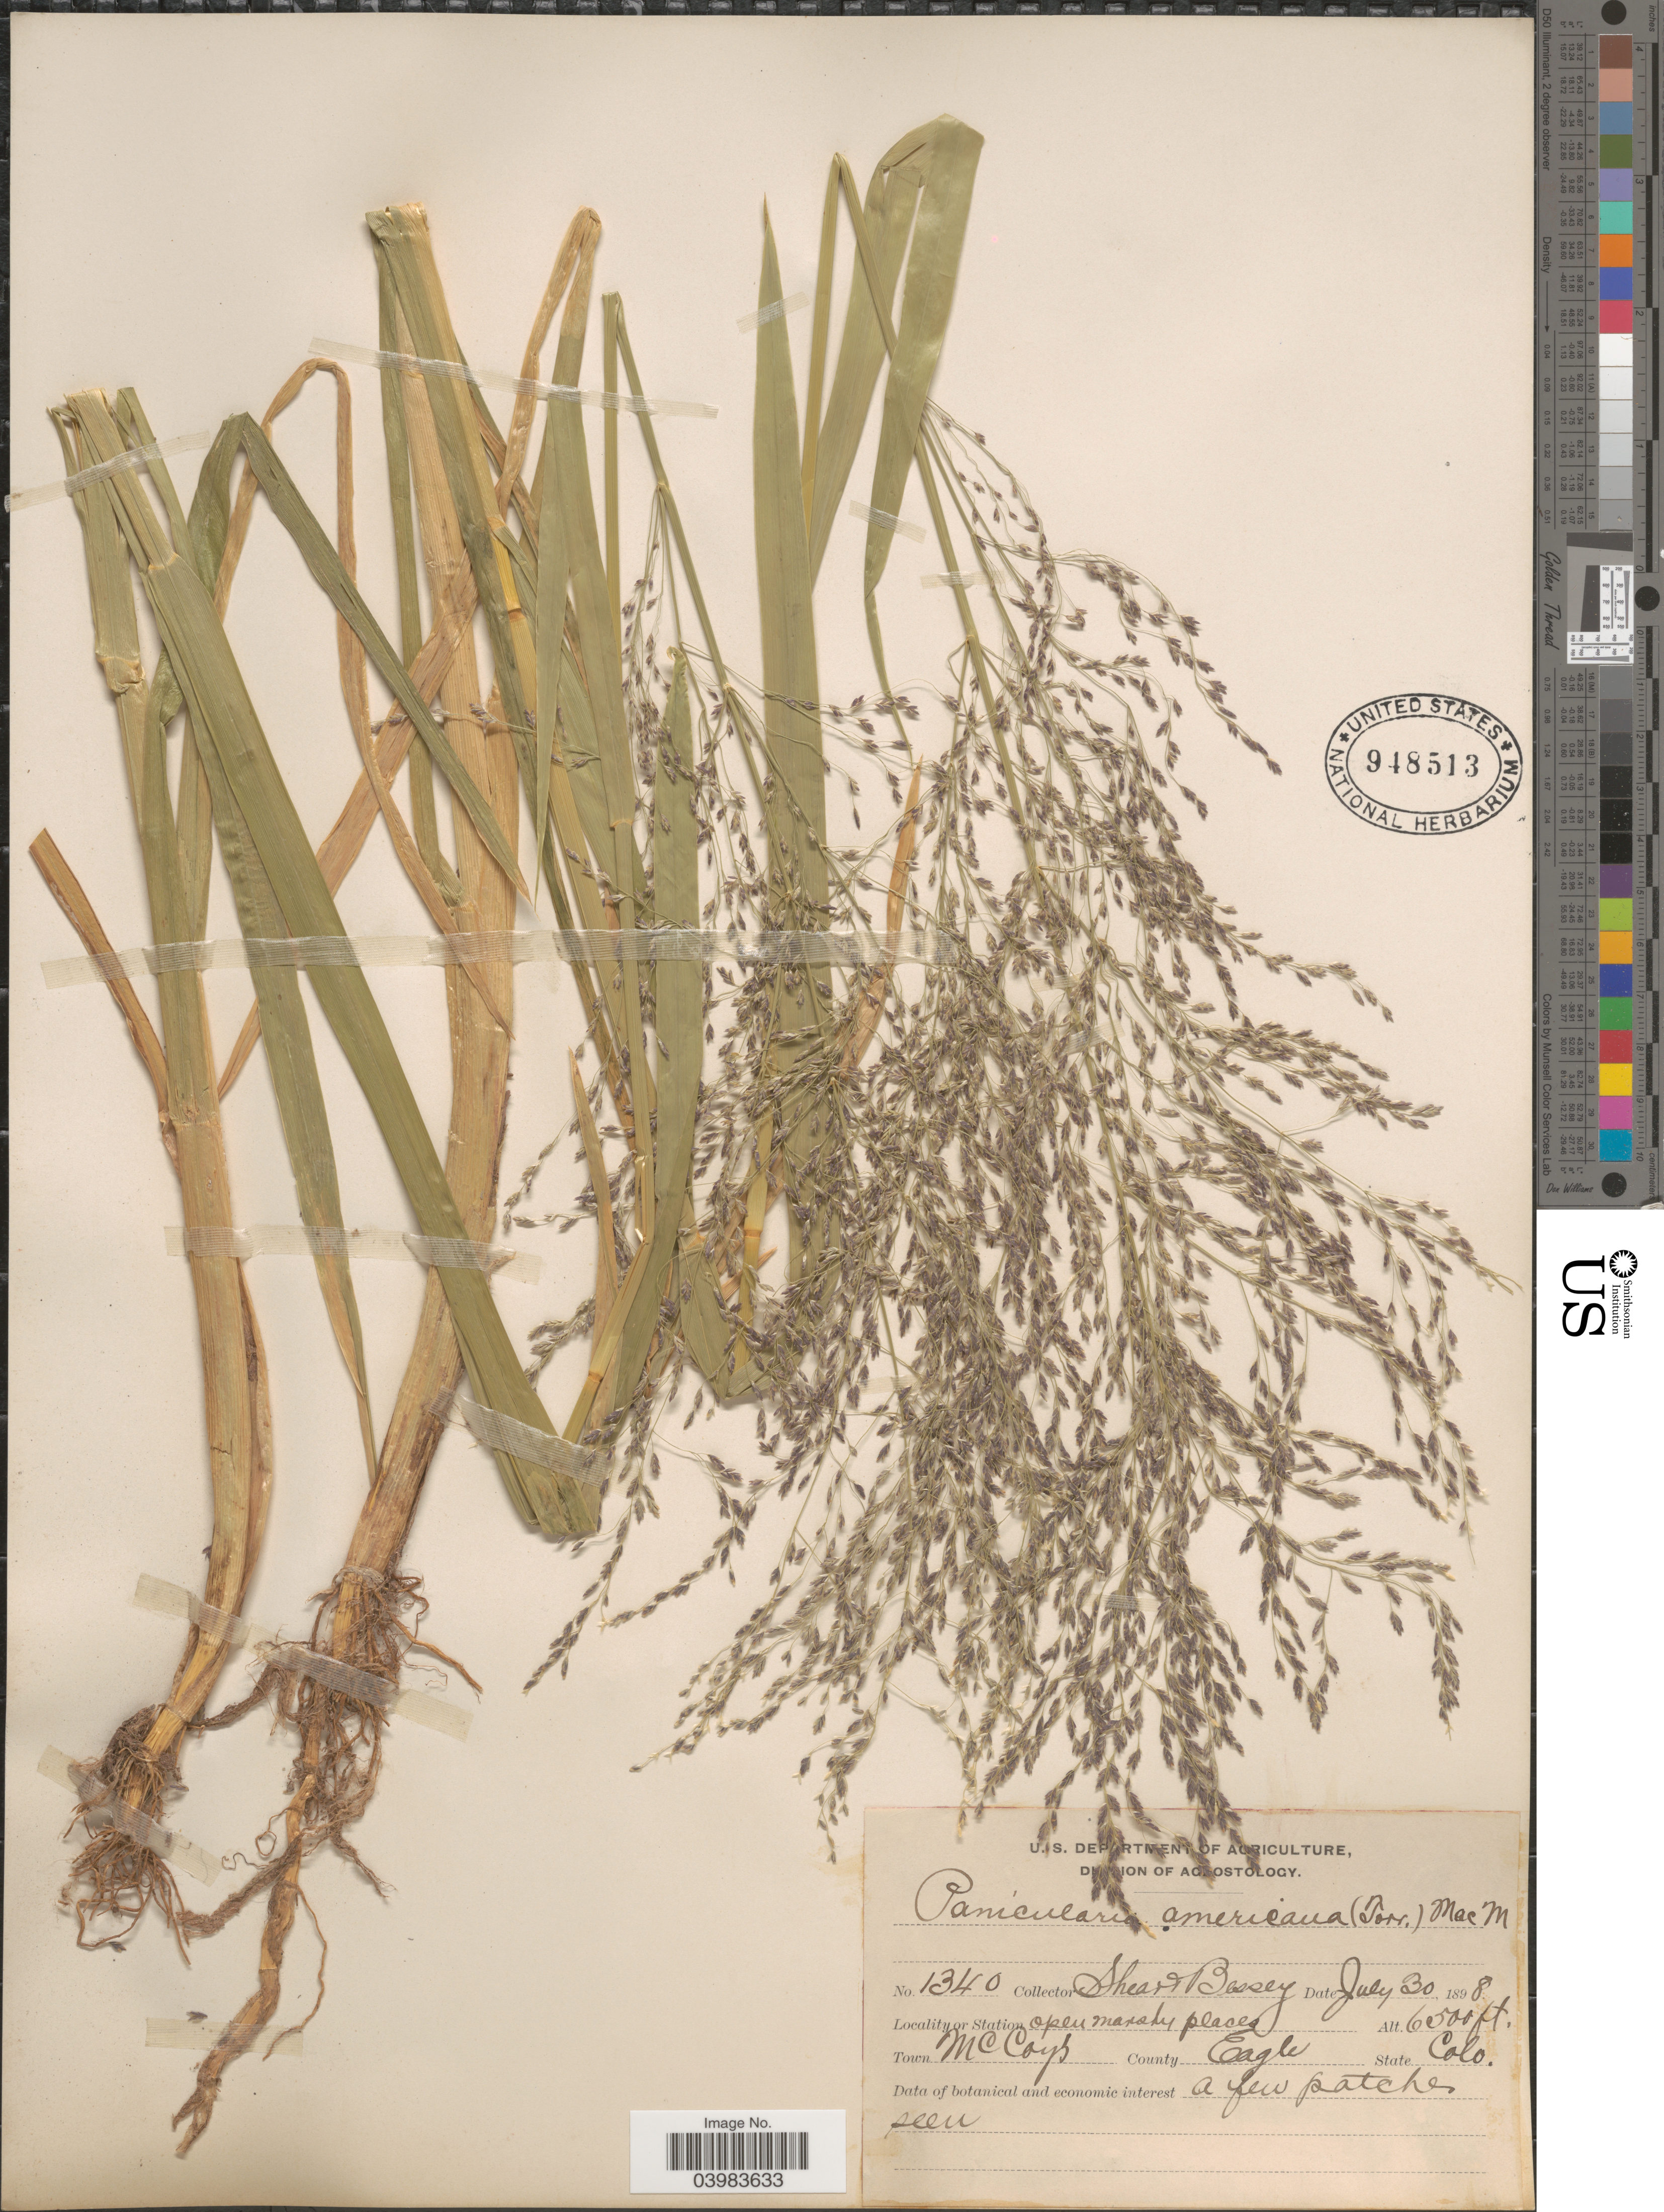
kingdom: Plantae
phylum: Tracheophyta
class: Liliopsida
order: Poales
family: Poaceae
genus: Glyceria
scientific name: Glyceria grandis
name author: S. Watson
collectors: -- Shear & -. Bessey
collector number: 1340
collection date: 1898-07-30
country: United States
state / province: Colorado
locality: Station open marshy places. Town McCoys. County Eagle.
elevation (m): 1981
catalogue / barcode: US 948513